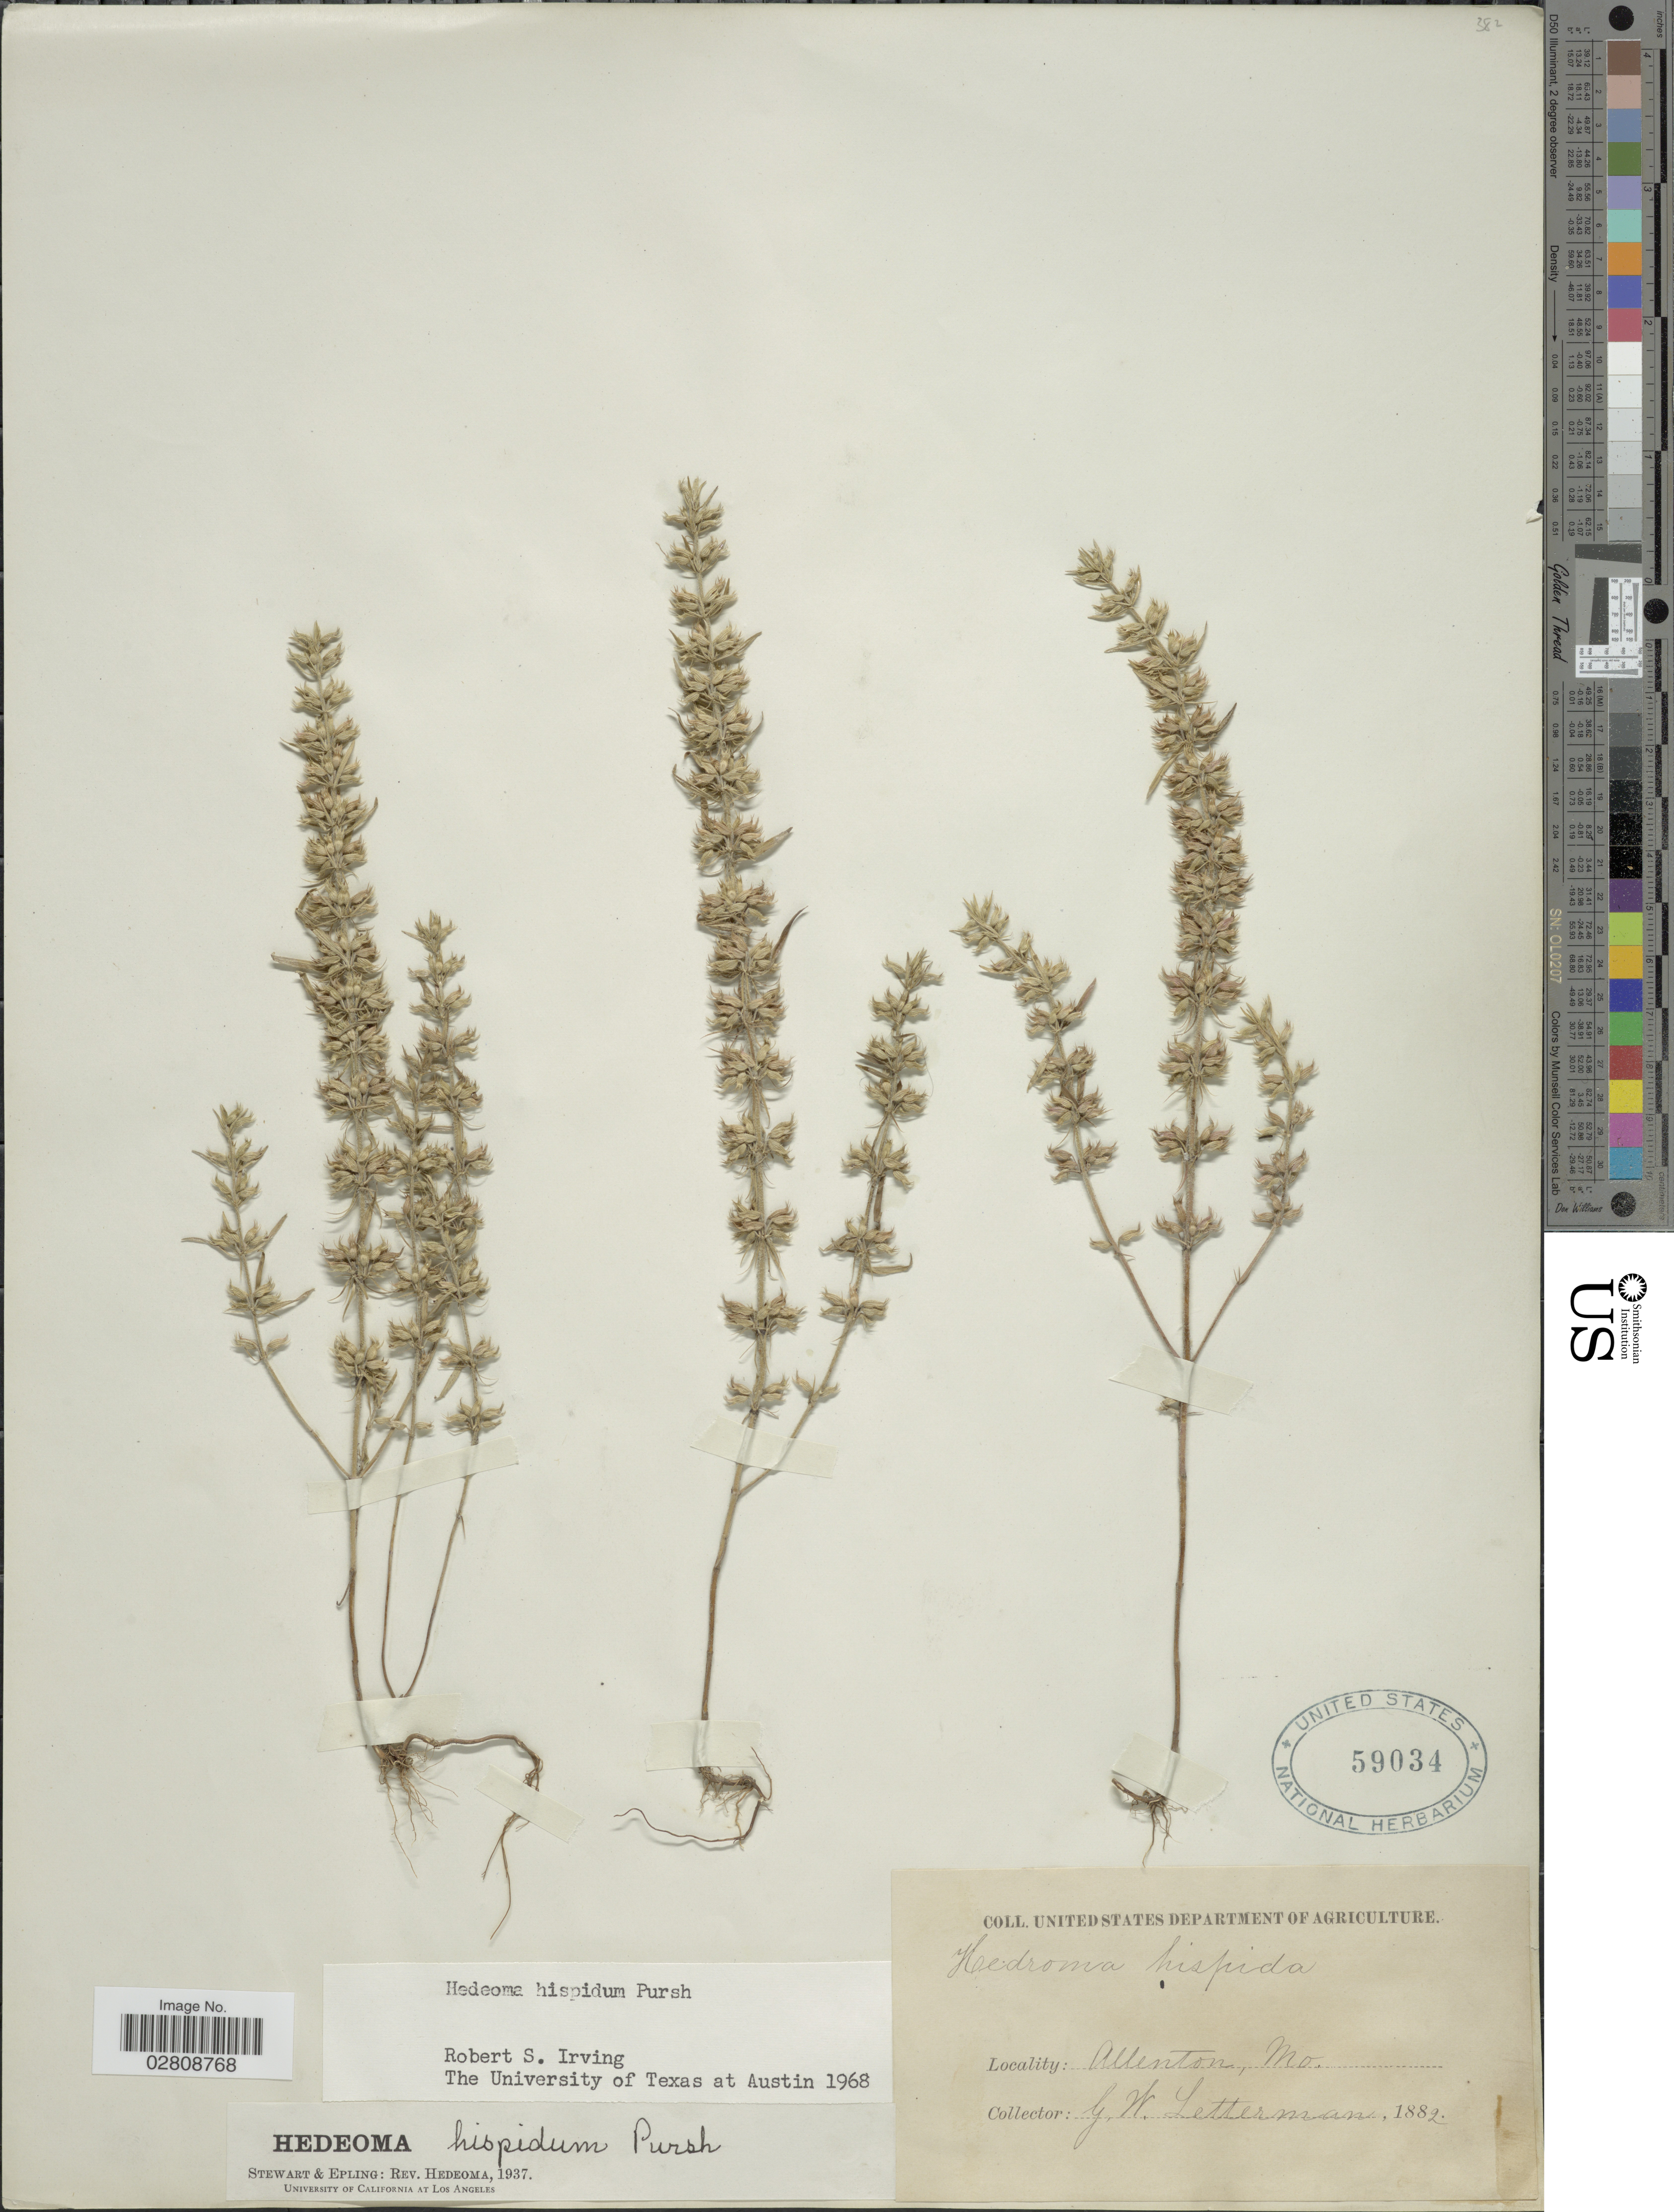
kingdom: Plantae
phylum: Tracheophyta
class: Magnoliopsida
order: Lamiales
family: Lamiaceae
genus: Hedeoma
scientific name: Hedeoma hispida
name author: Pursh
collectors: G. W. Letterman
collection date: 1882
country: United States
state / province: Missouri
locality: Allenton.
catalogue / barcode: US 59034